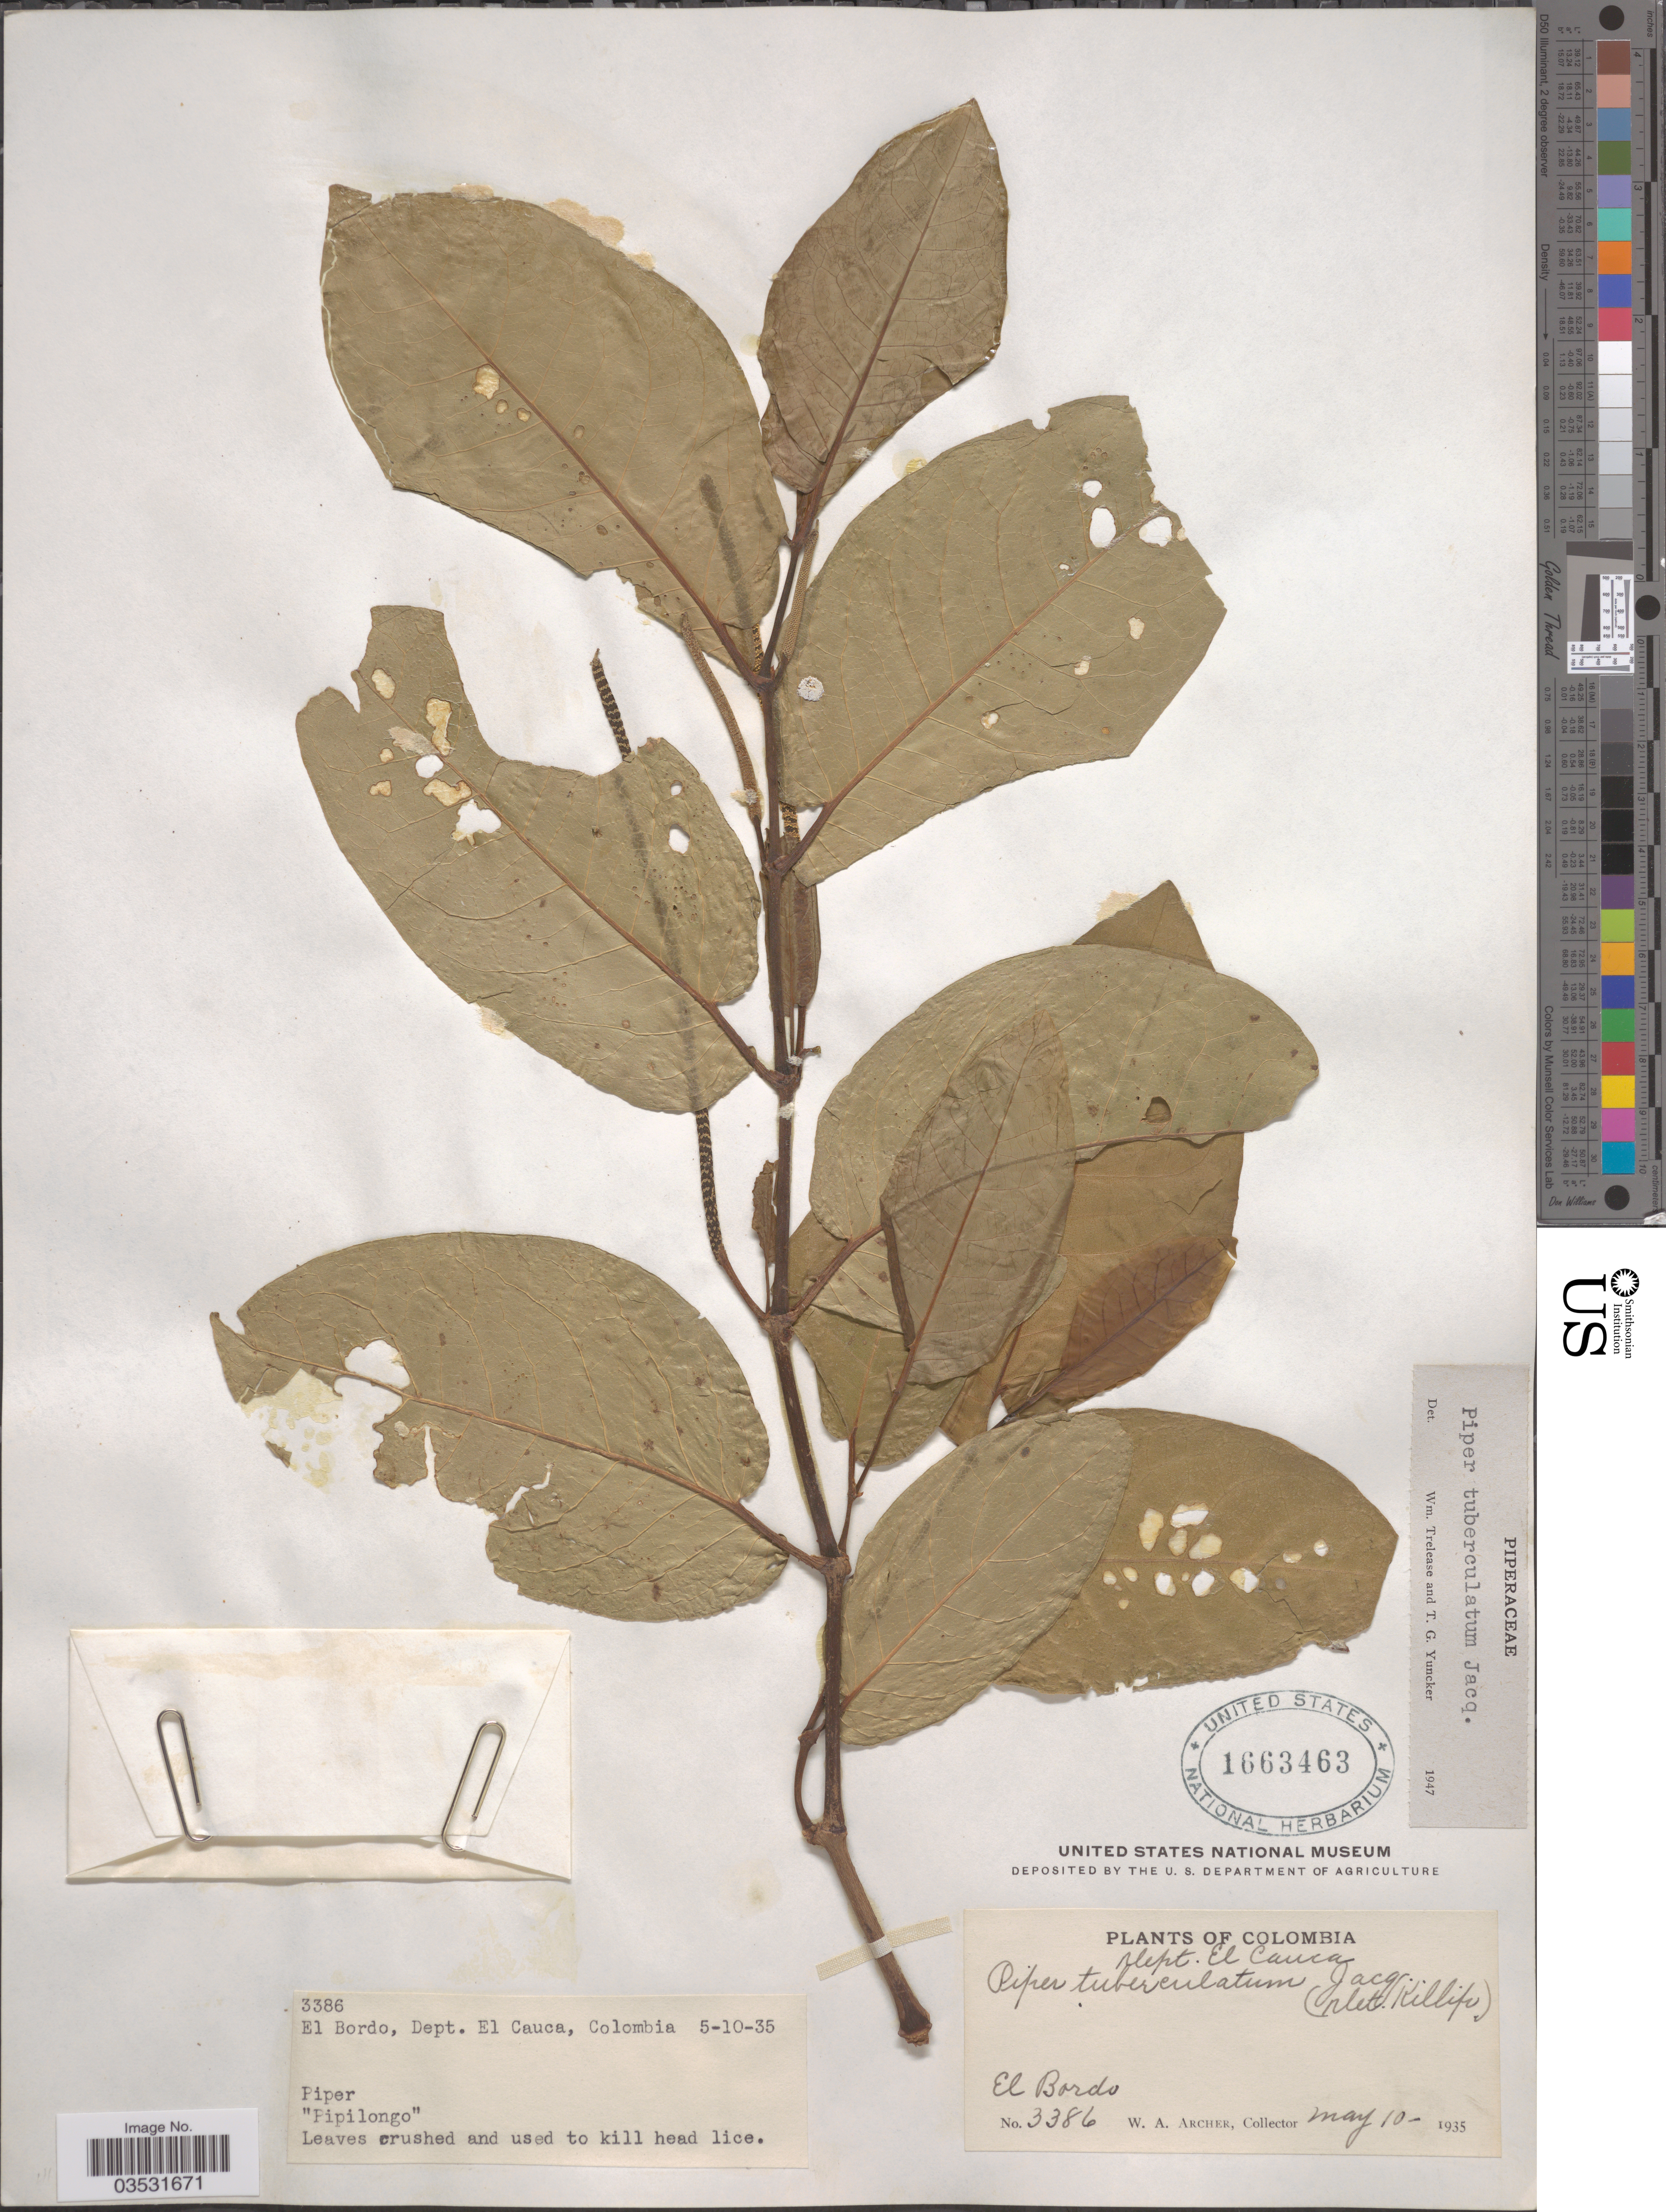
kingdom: Plantae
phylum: Tracheophyta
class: Magnoliopsida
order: Piperales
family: Piperaceae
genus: Piper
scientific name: Piper tuberculatum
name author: Jacq.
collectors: W. Archer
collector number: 3386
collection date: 1935-05-10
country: Colombia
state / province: Cauca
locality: Dept. El Cauca. El Bordo.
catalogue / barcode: US 1663463